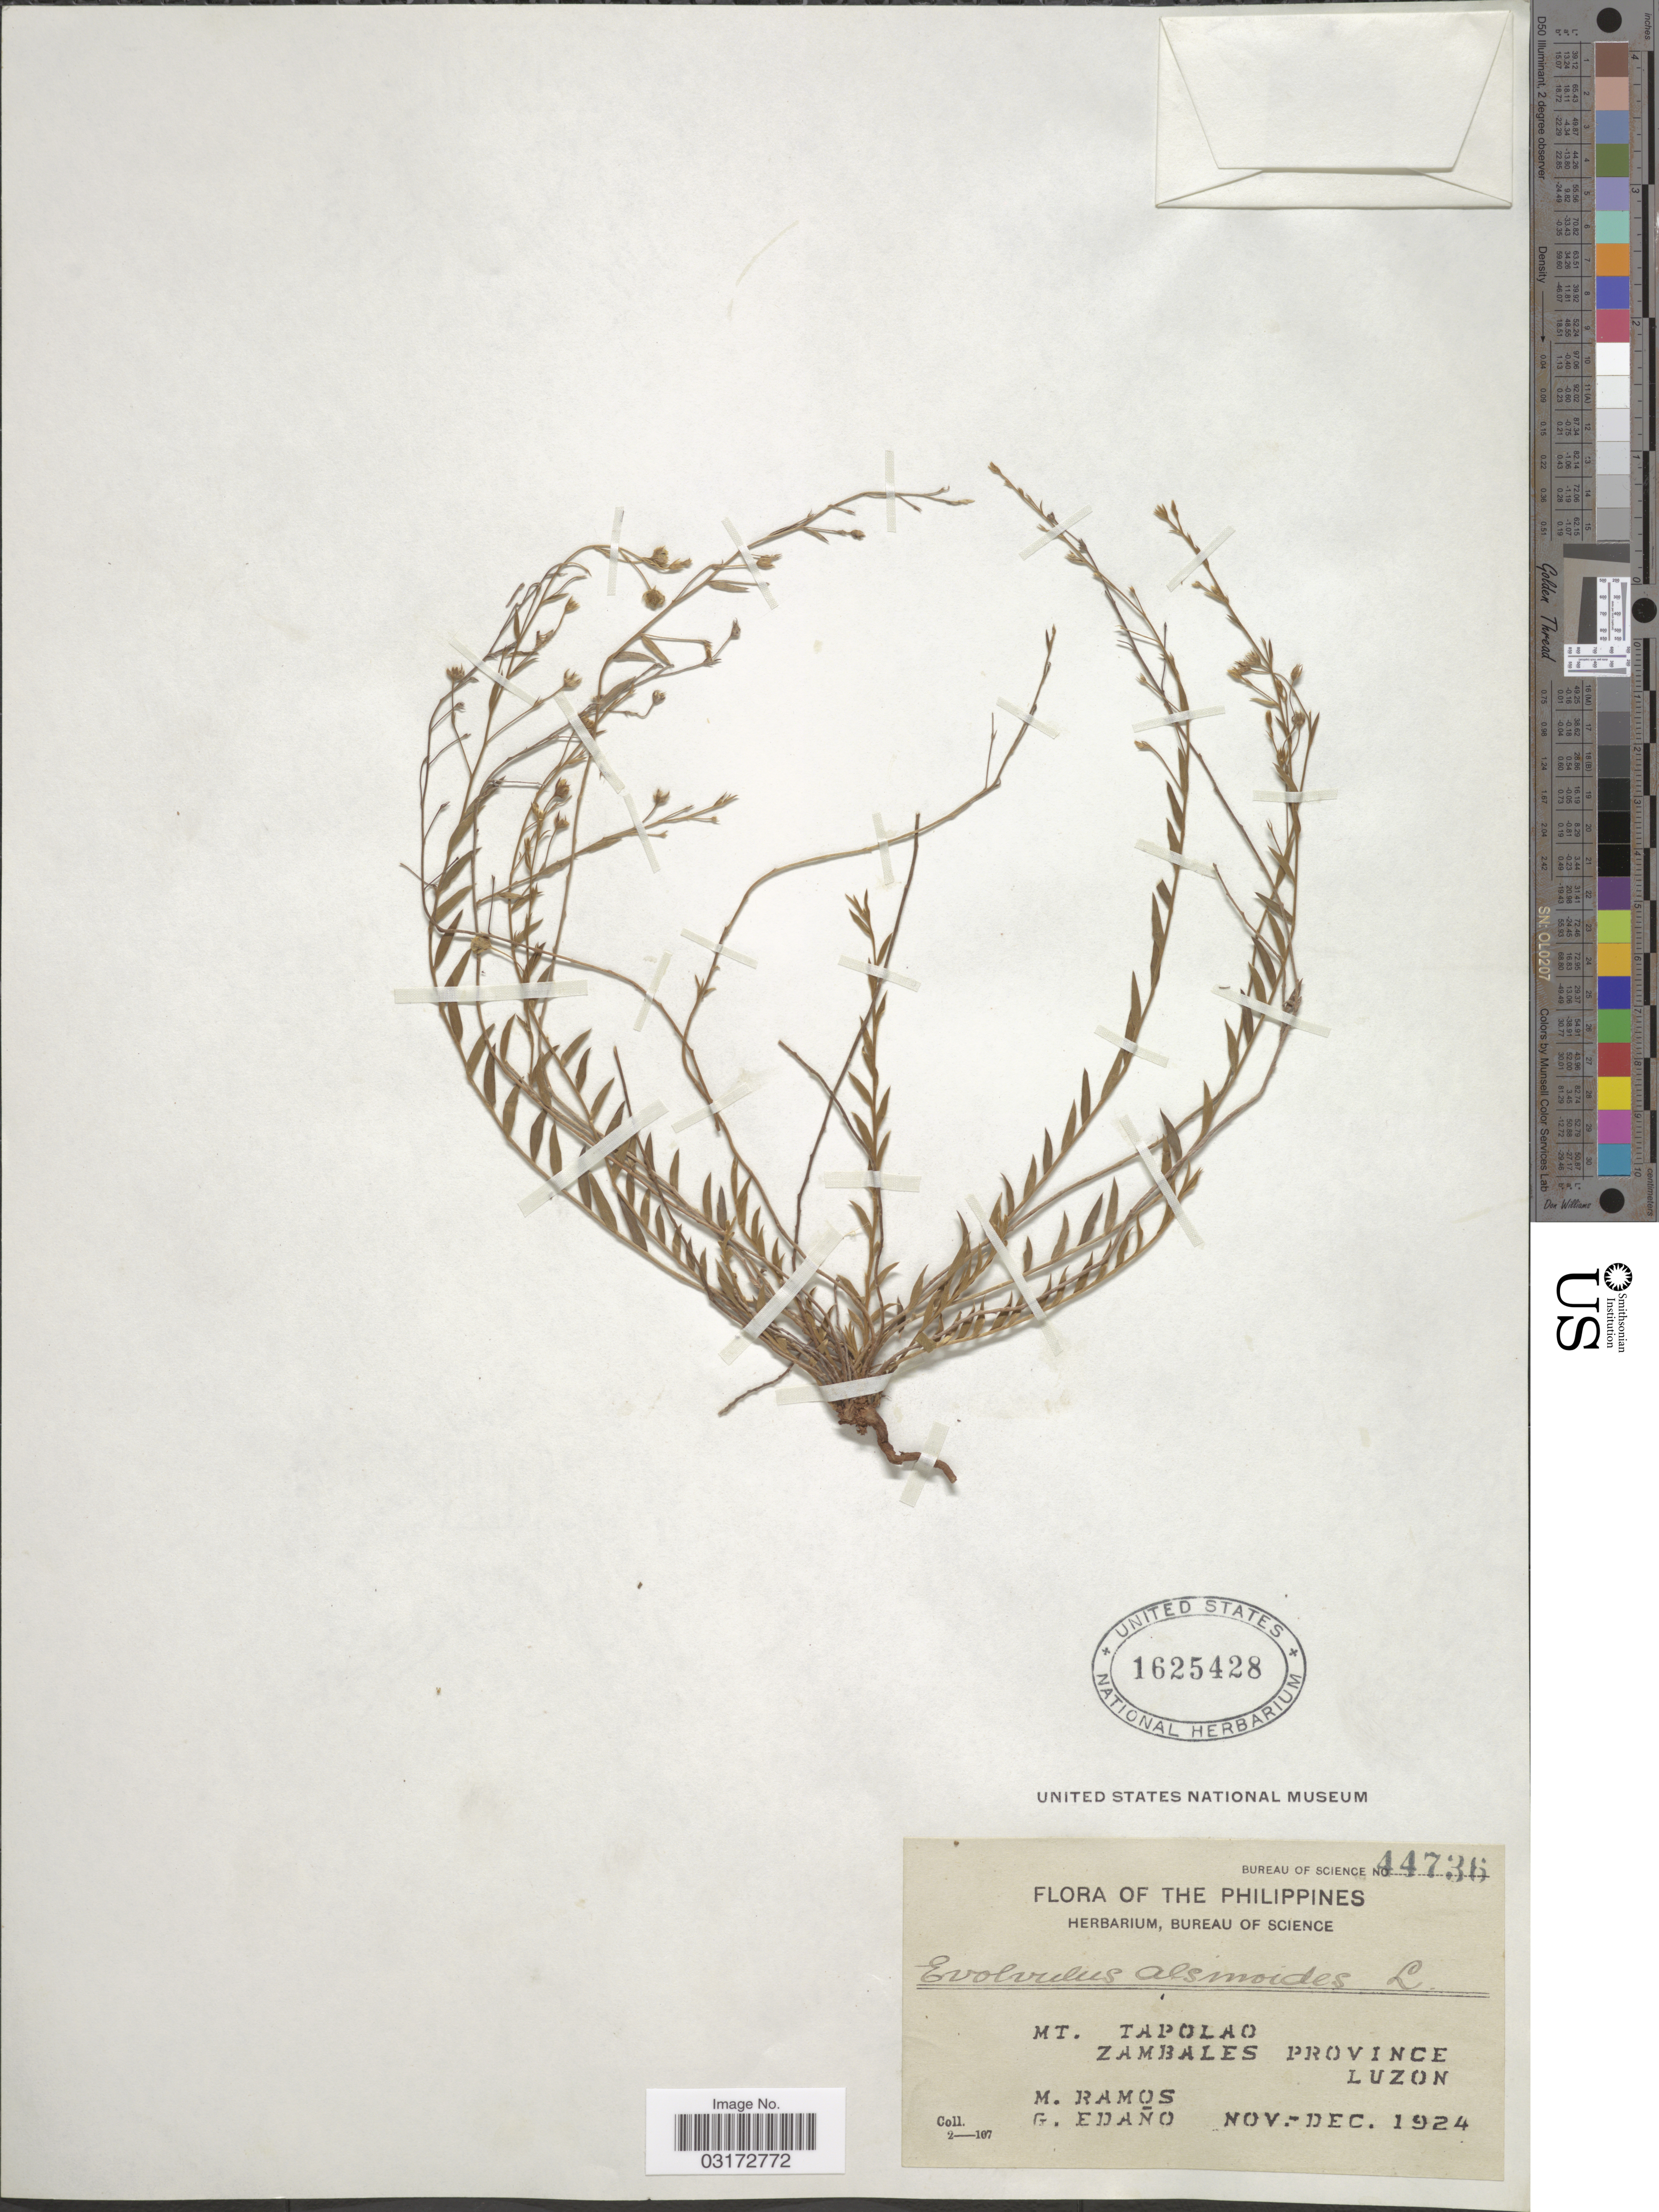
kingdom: Plantae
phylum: Tracheophyta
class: Magnoliopsida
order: Solanales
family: Convolvulaceae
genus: Evolvulus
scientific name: Evolvulus alsinoides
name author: (L.) L.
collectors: M. Ramos & G. Edaño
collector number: Bureau of Science 44736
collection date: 1924-11/1924-12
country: Philippines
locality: Mt. Tapolao. Zambales Province. Luzon.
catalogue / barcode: US 1625428